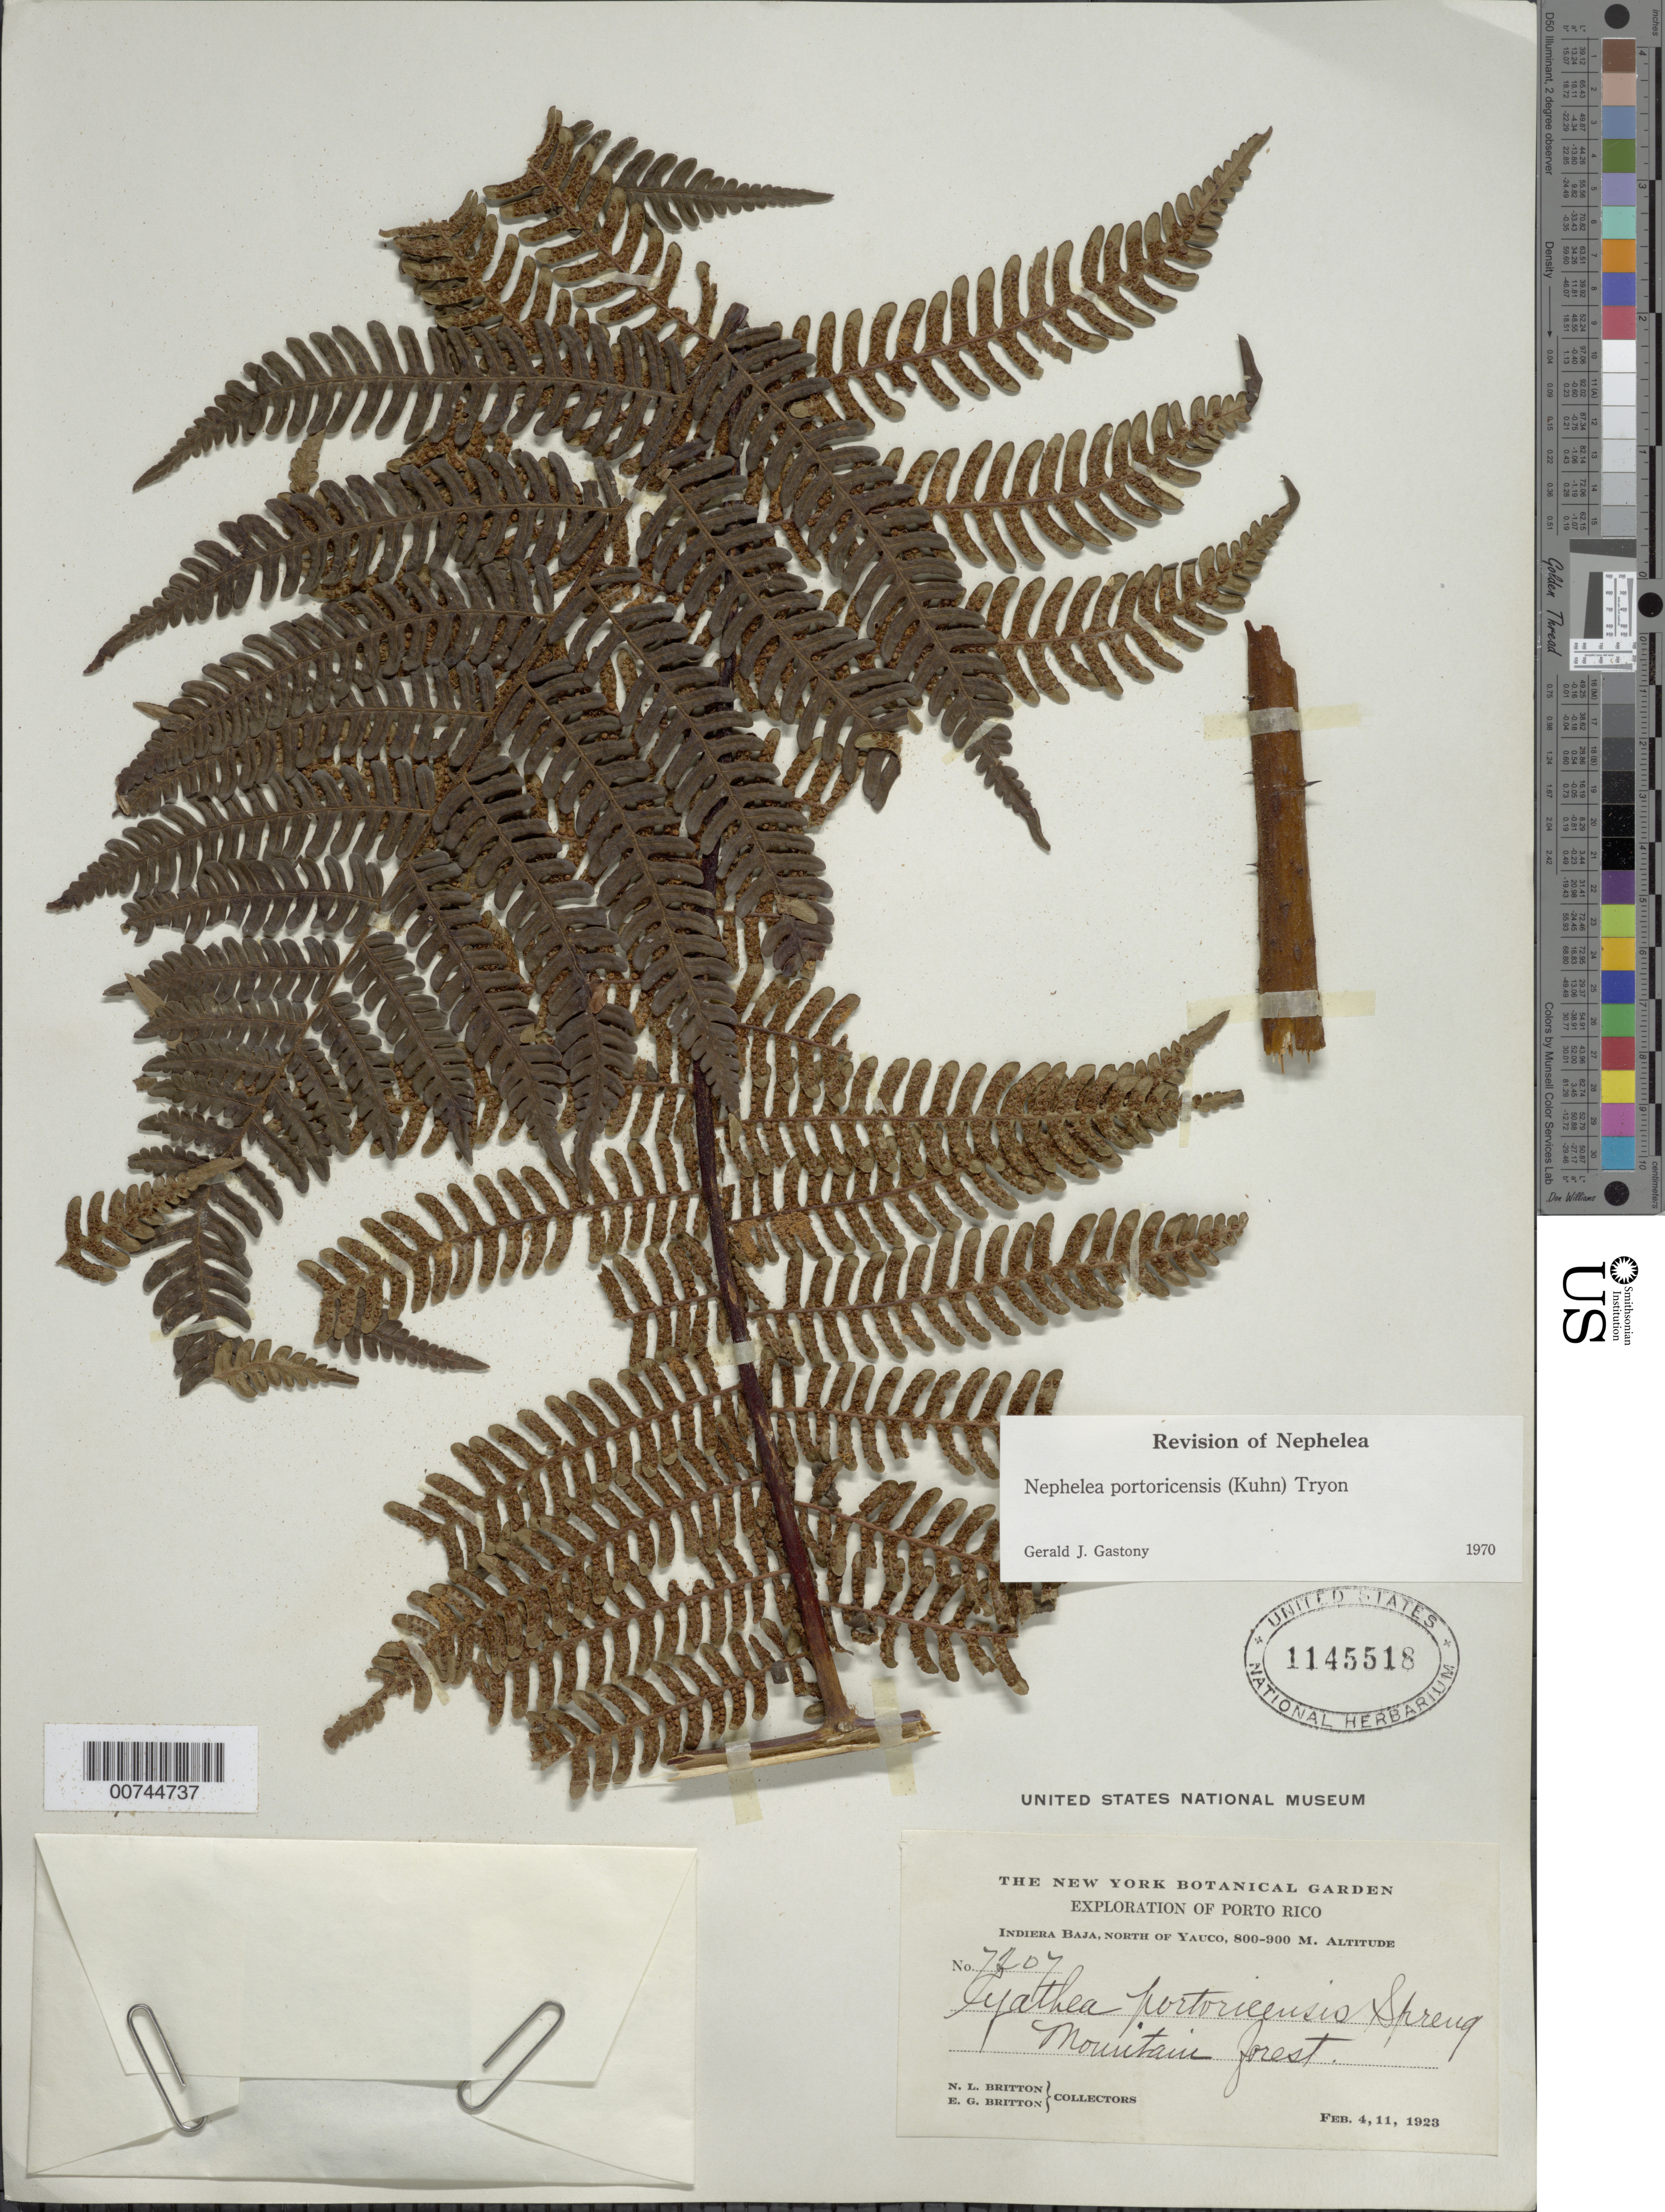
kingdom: Plantae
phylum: Tracheophyta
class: Polypodiopsida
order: Cyatheales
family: Cyatheaceae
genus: Alsophila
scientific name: Alsophila portoricensis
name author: (Spreng. ex Kuhn) D.S. Conant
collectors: N. Britton & E. G. Britton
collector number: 7207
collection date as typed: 04 Feb 1923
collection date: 1923-02-04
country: Puerto Rico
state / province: Yauco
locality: Indiera Baja, north of Yauco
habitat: Mountain forest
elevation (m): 800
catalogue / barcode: US 1145518